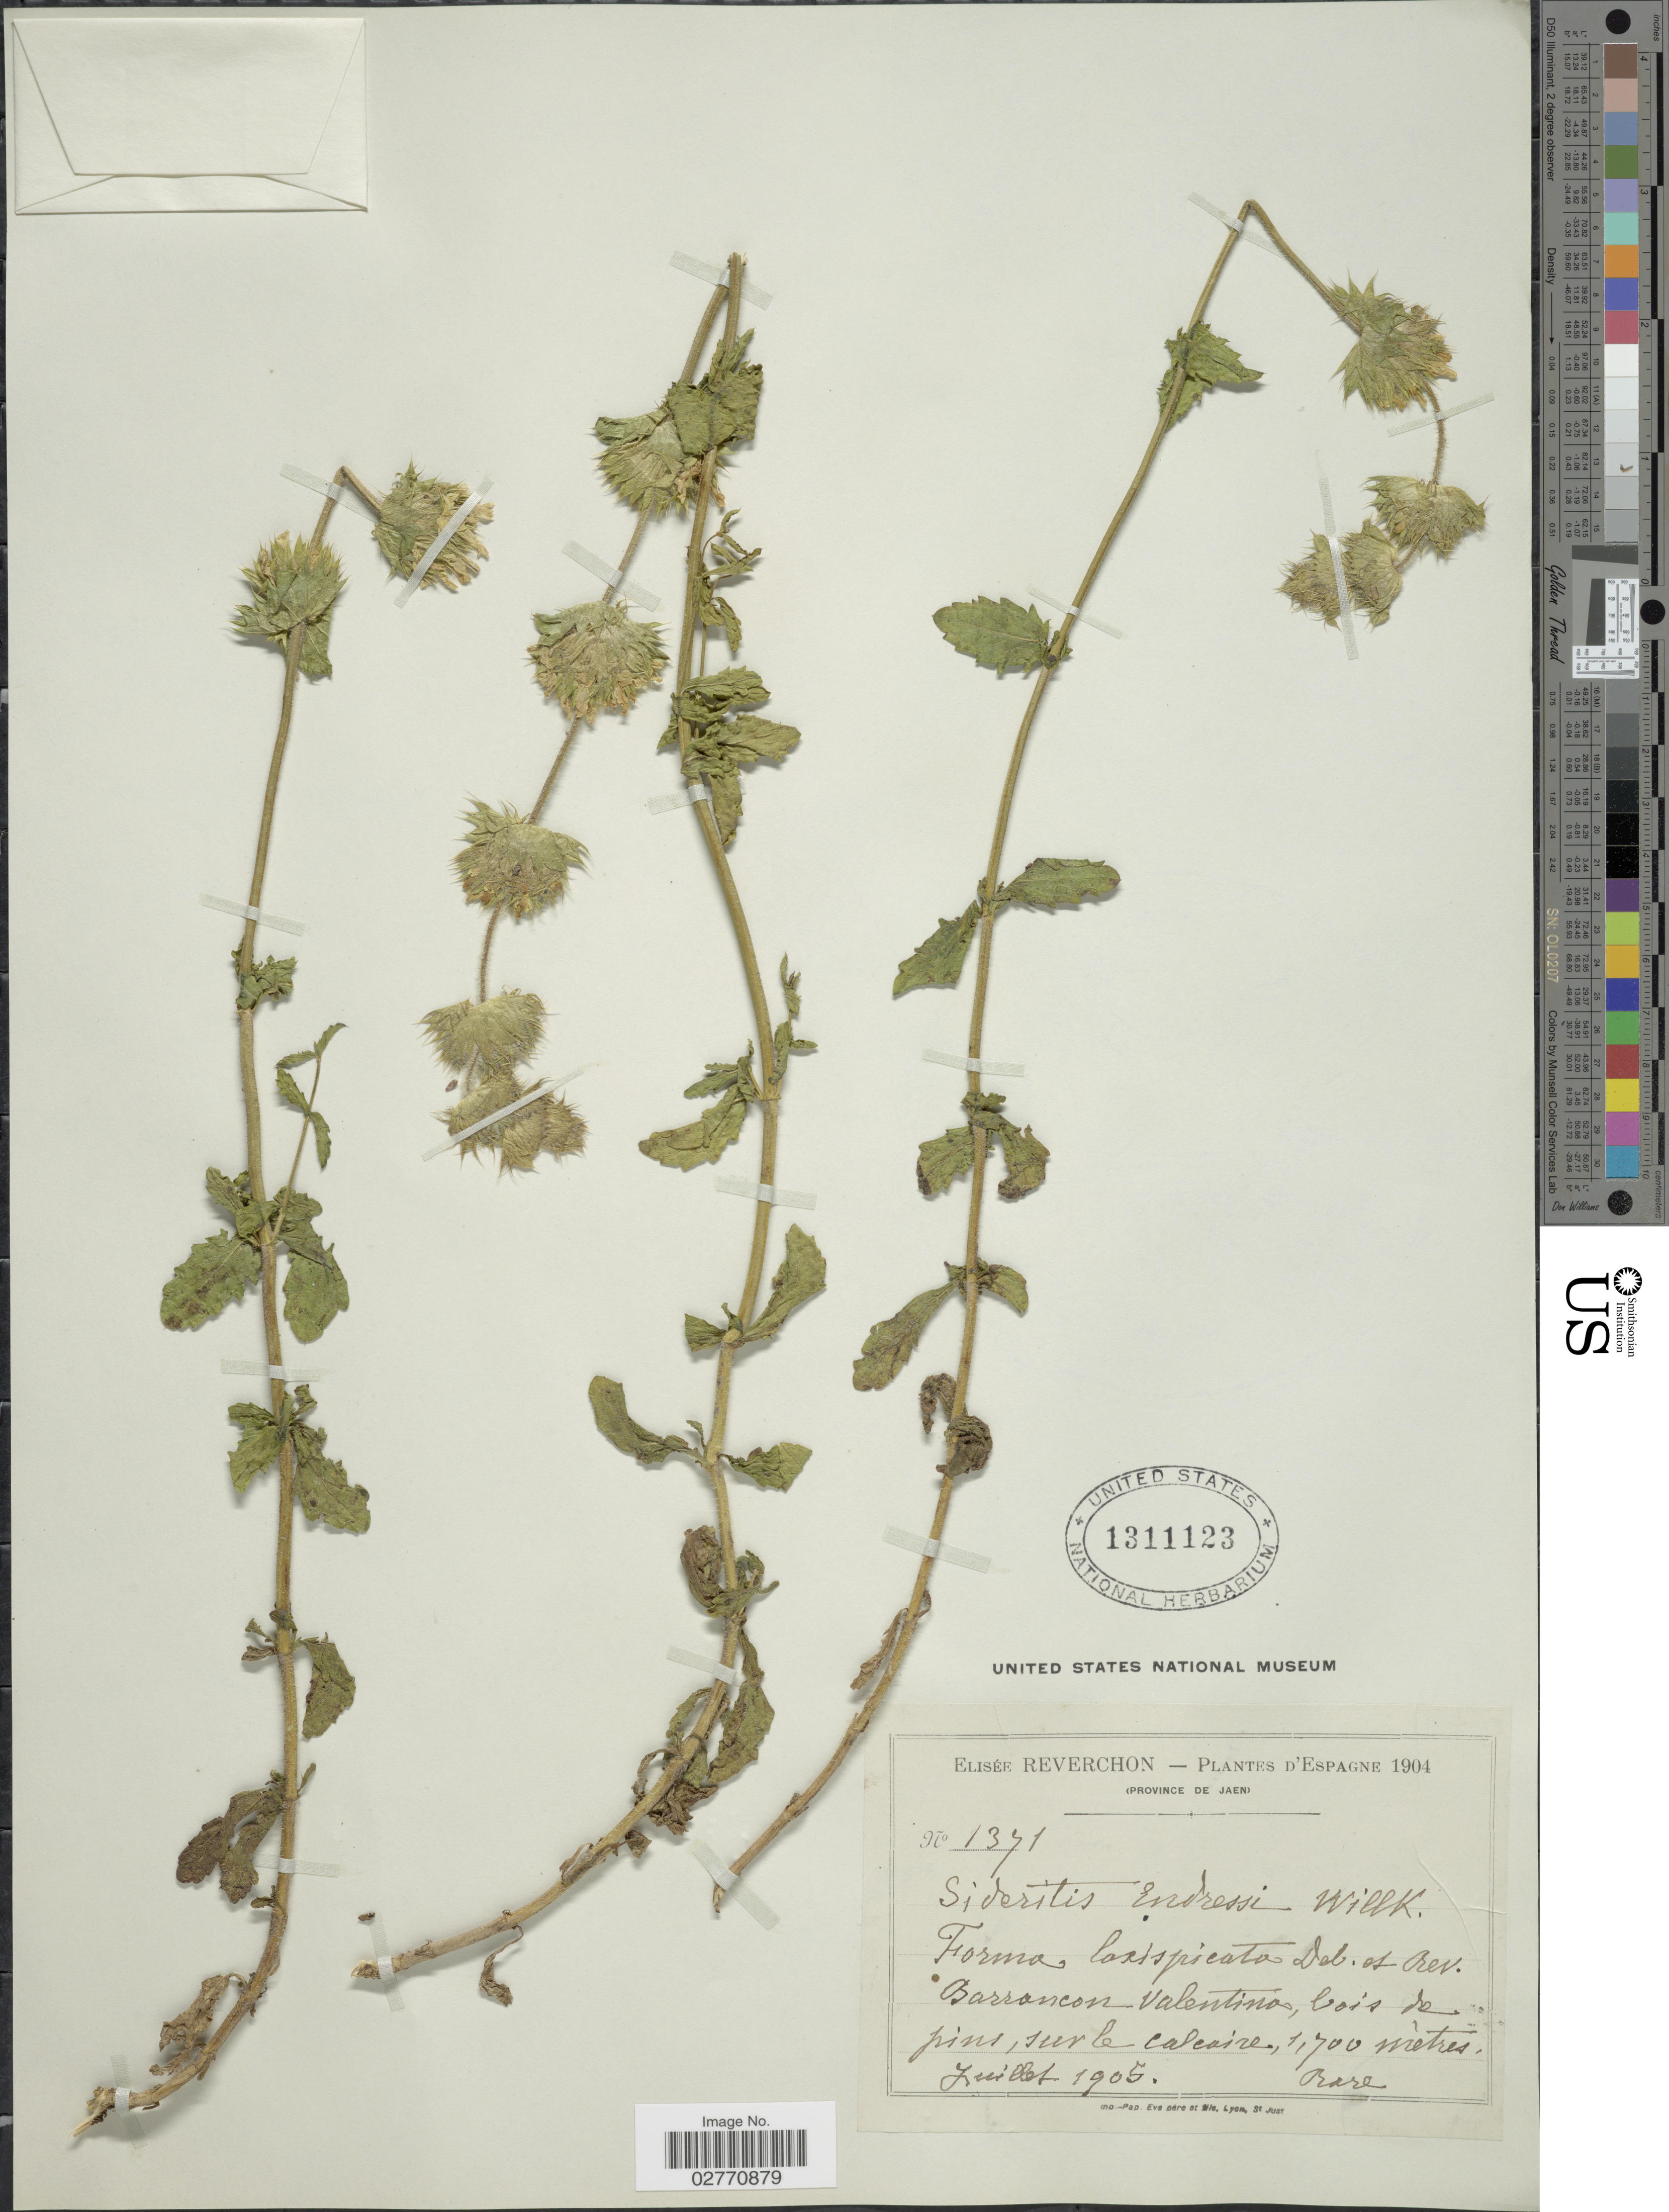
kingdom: Plantae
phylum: Tracheophyta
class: Magnoliopsida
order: Lamiales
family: Lamiaceae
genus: Sideritis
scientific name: Sideritis endressii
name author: Willk.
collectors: E. Reverchon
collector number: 1371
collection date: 1905-07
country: Spain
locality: D'Espagne. Province de Jaen. Barrancon de Valentino, bois de pins, sur le calcaire.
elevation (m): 1700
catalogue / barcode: US 1311123